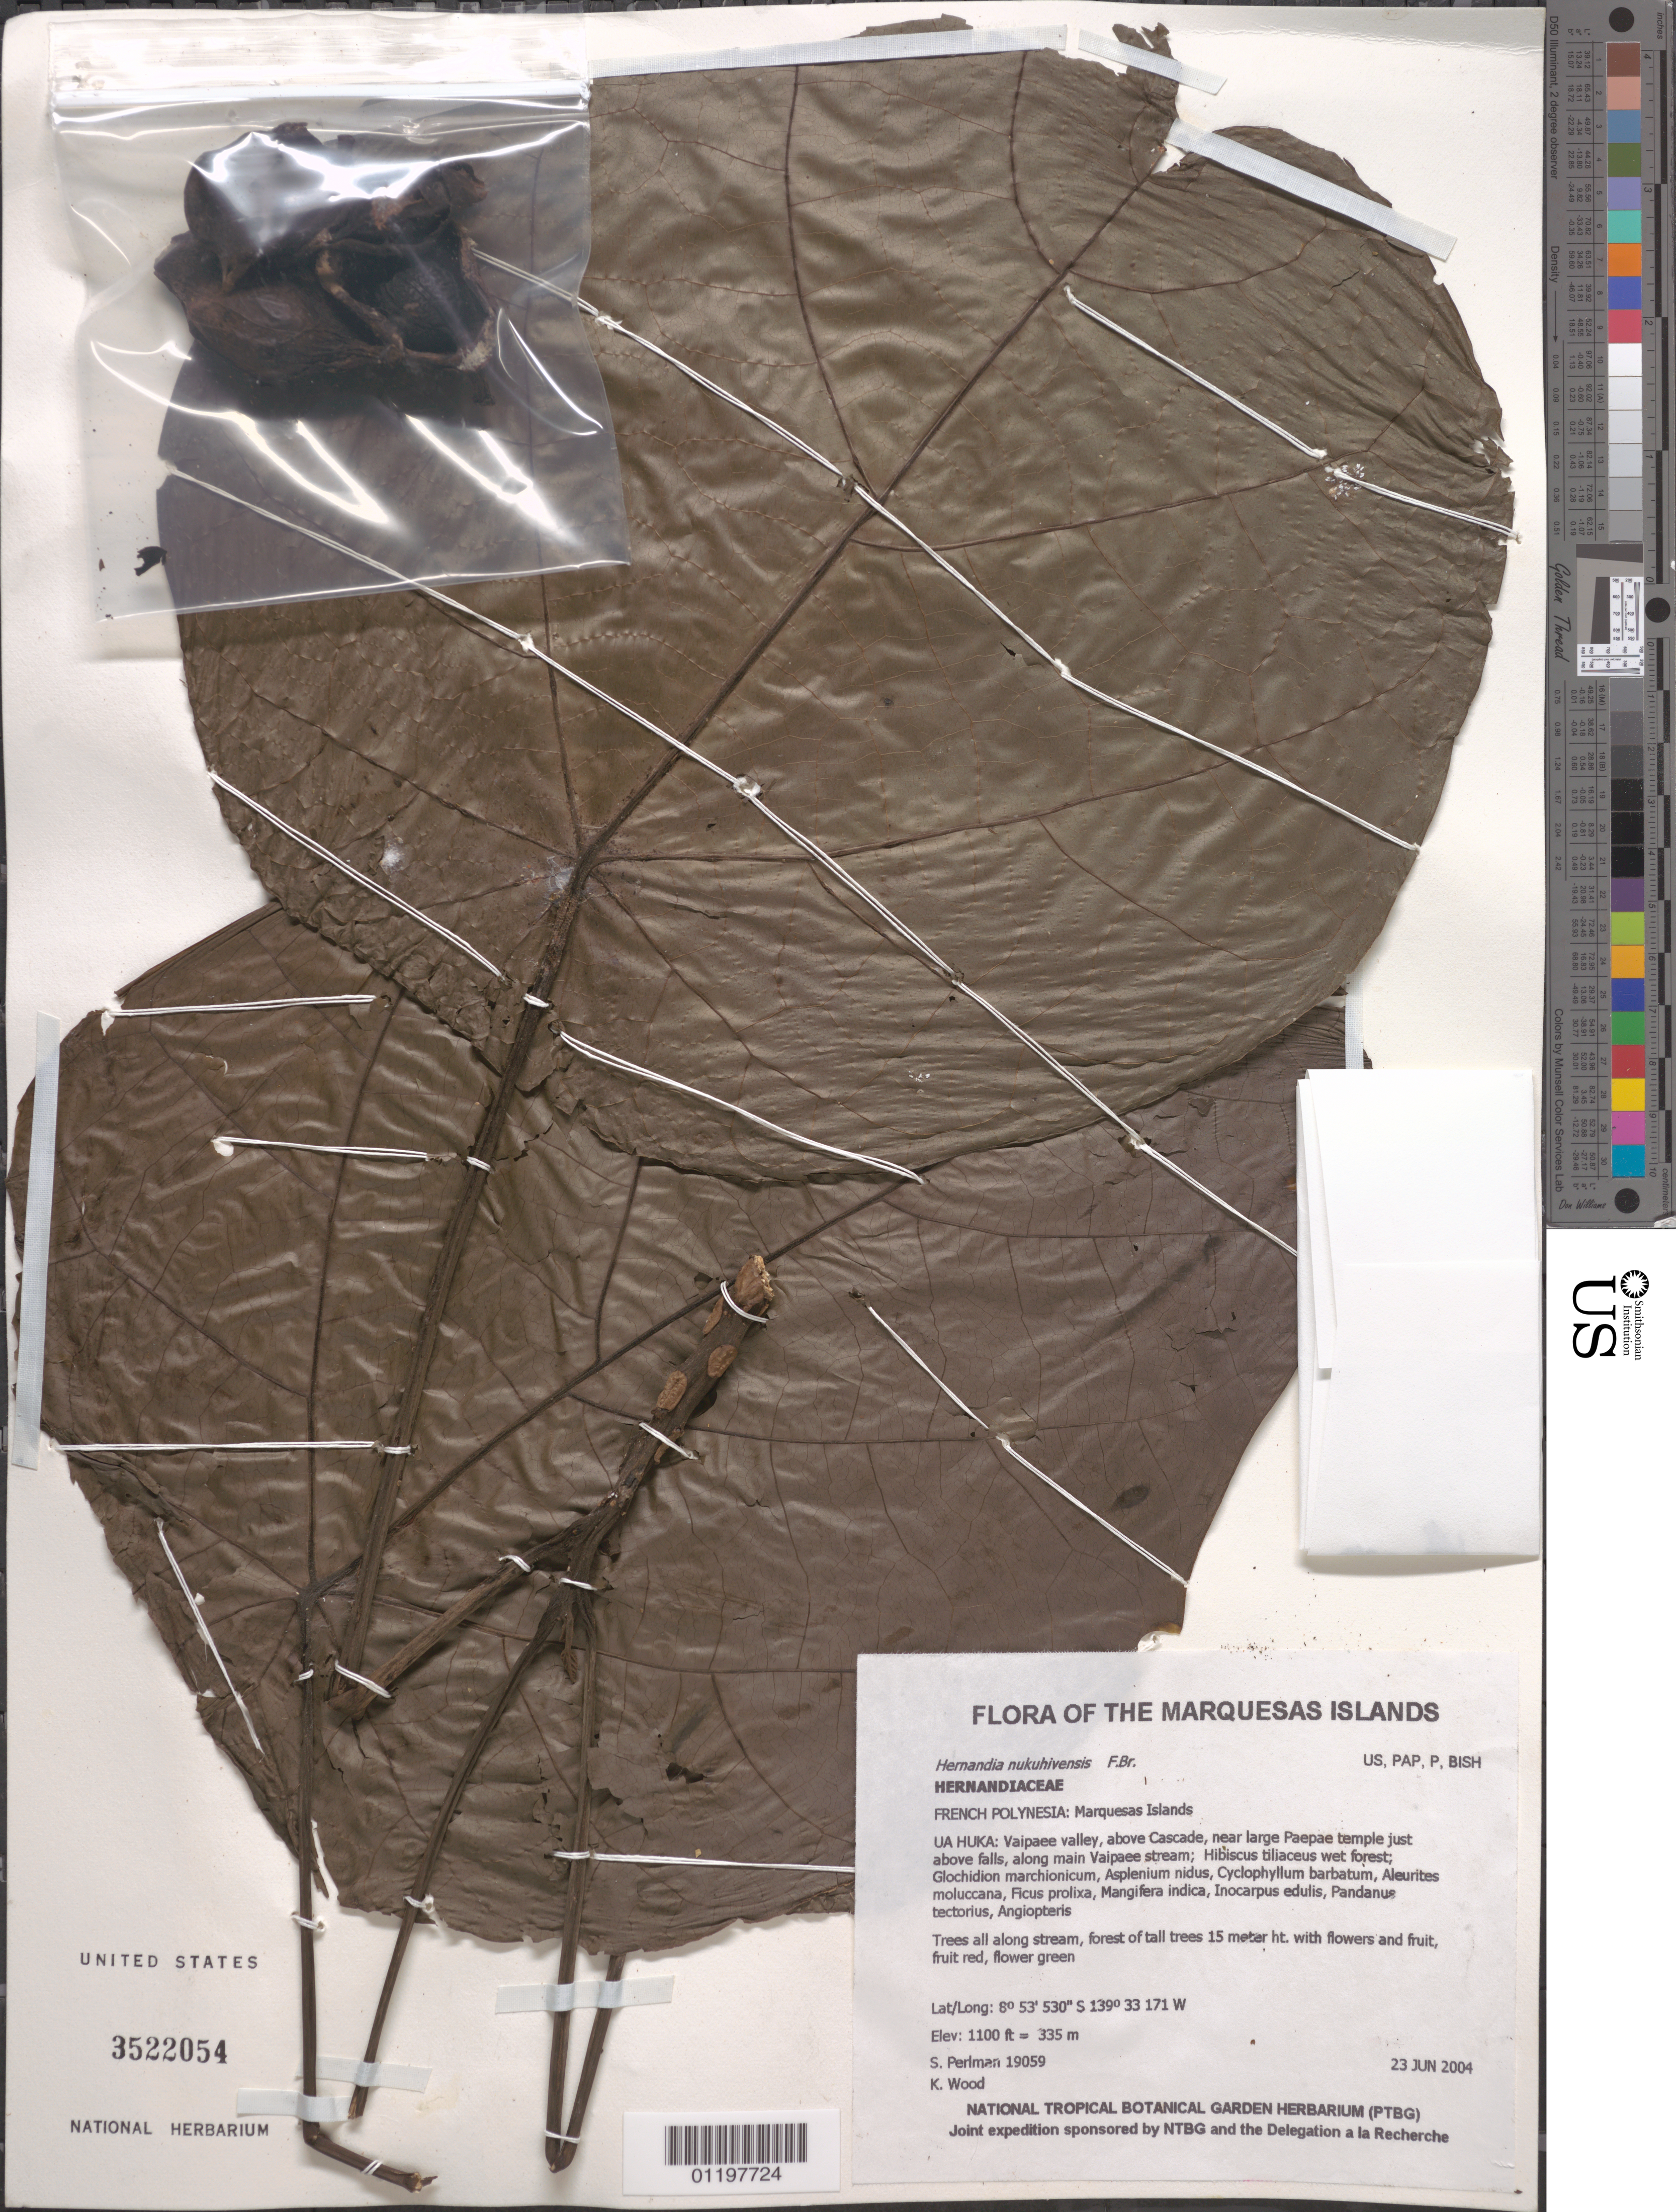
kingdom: Plantae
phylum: Tracheophyta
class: Magnoliopsida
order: Laurales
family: Hernandiaceae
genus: Hernandia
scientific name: Hernandia nukuhivensis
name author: F. Br.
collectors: S. P. Perlman & K. R. Wood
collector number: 19059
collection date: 2004-06-23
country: French Polynesia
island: Ua Huka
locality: Vaipaee valley, above Cascade, near large Paepae temple just above falls, along main Vaipaee stream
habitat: Hibiscus tiliaceus wet forest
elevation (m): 335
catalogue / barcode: US 3522054